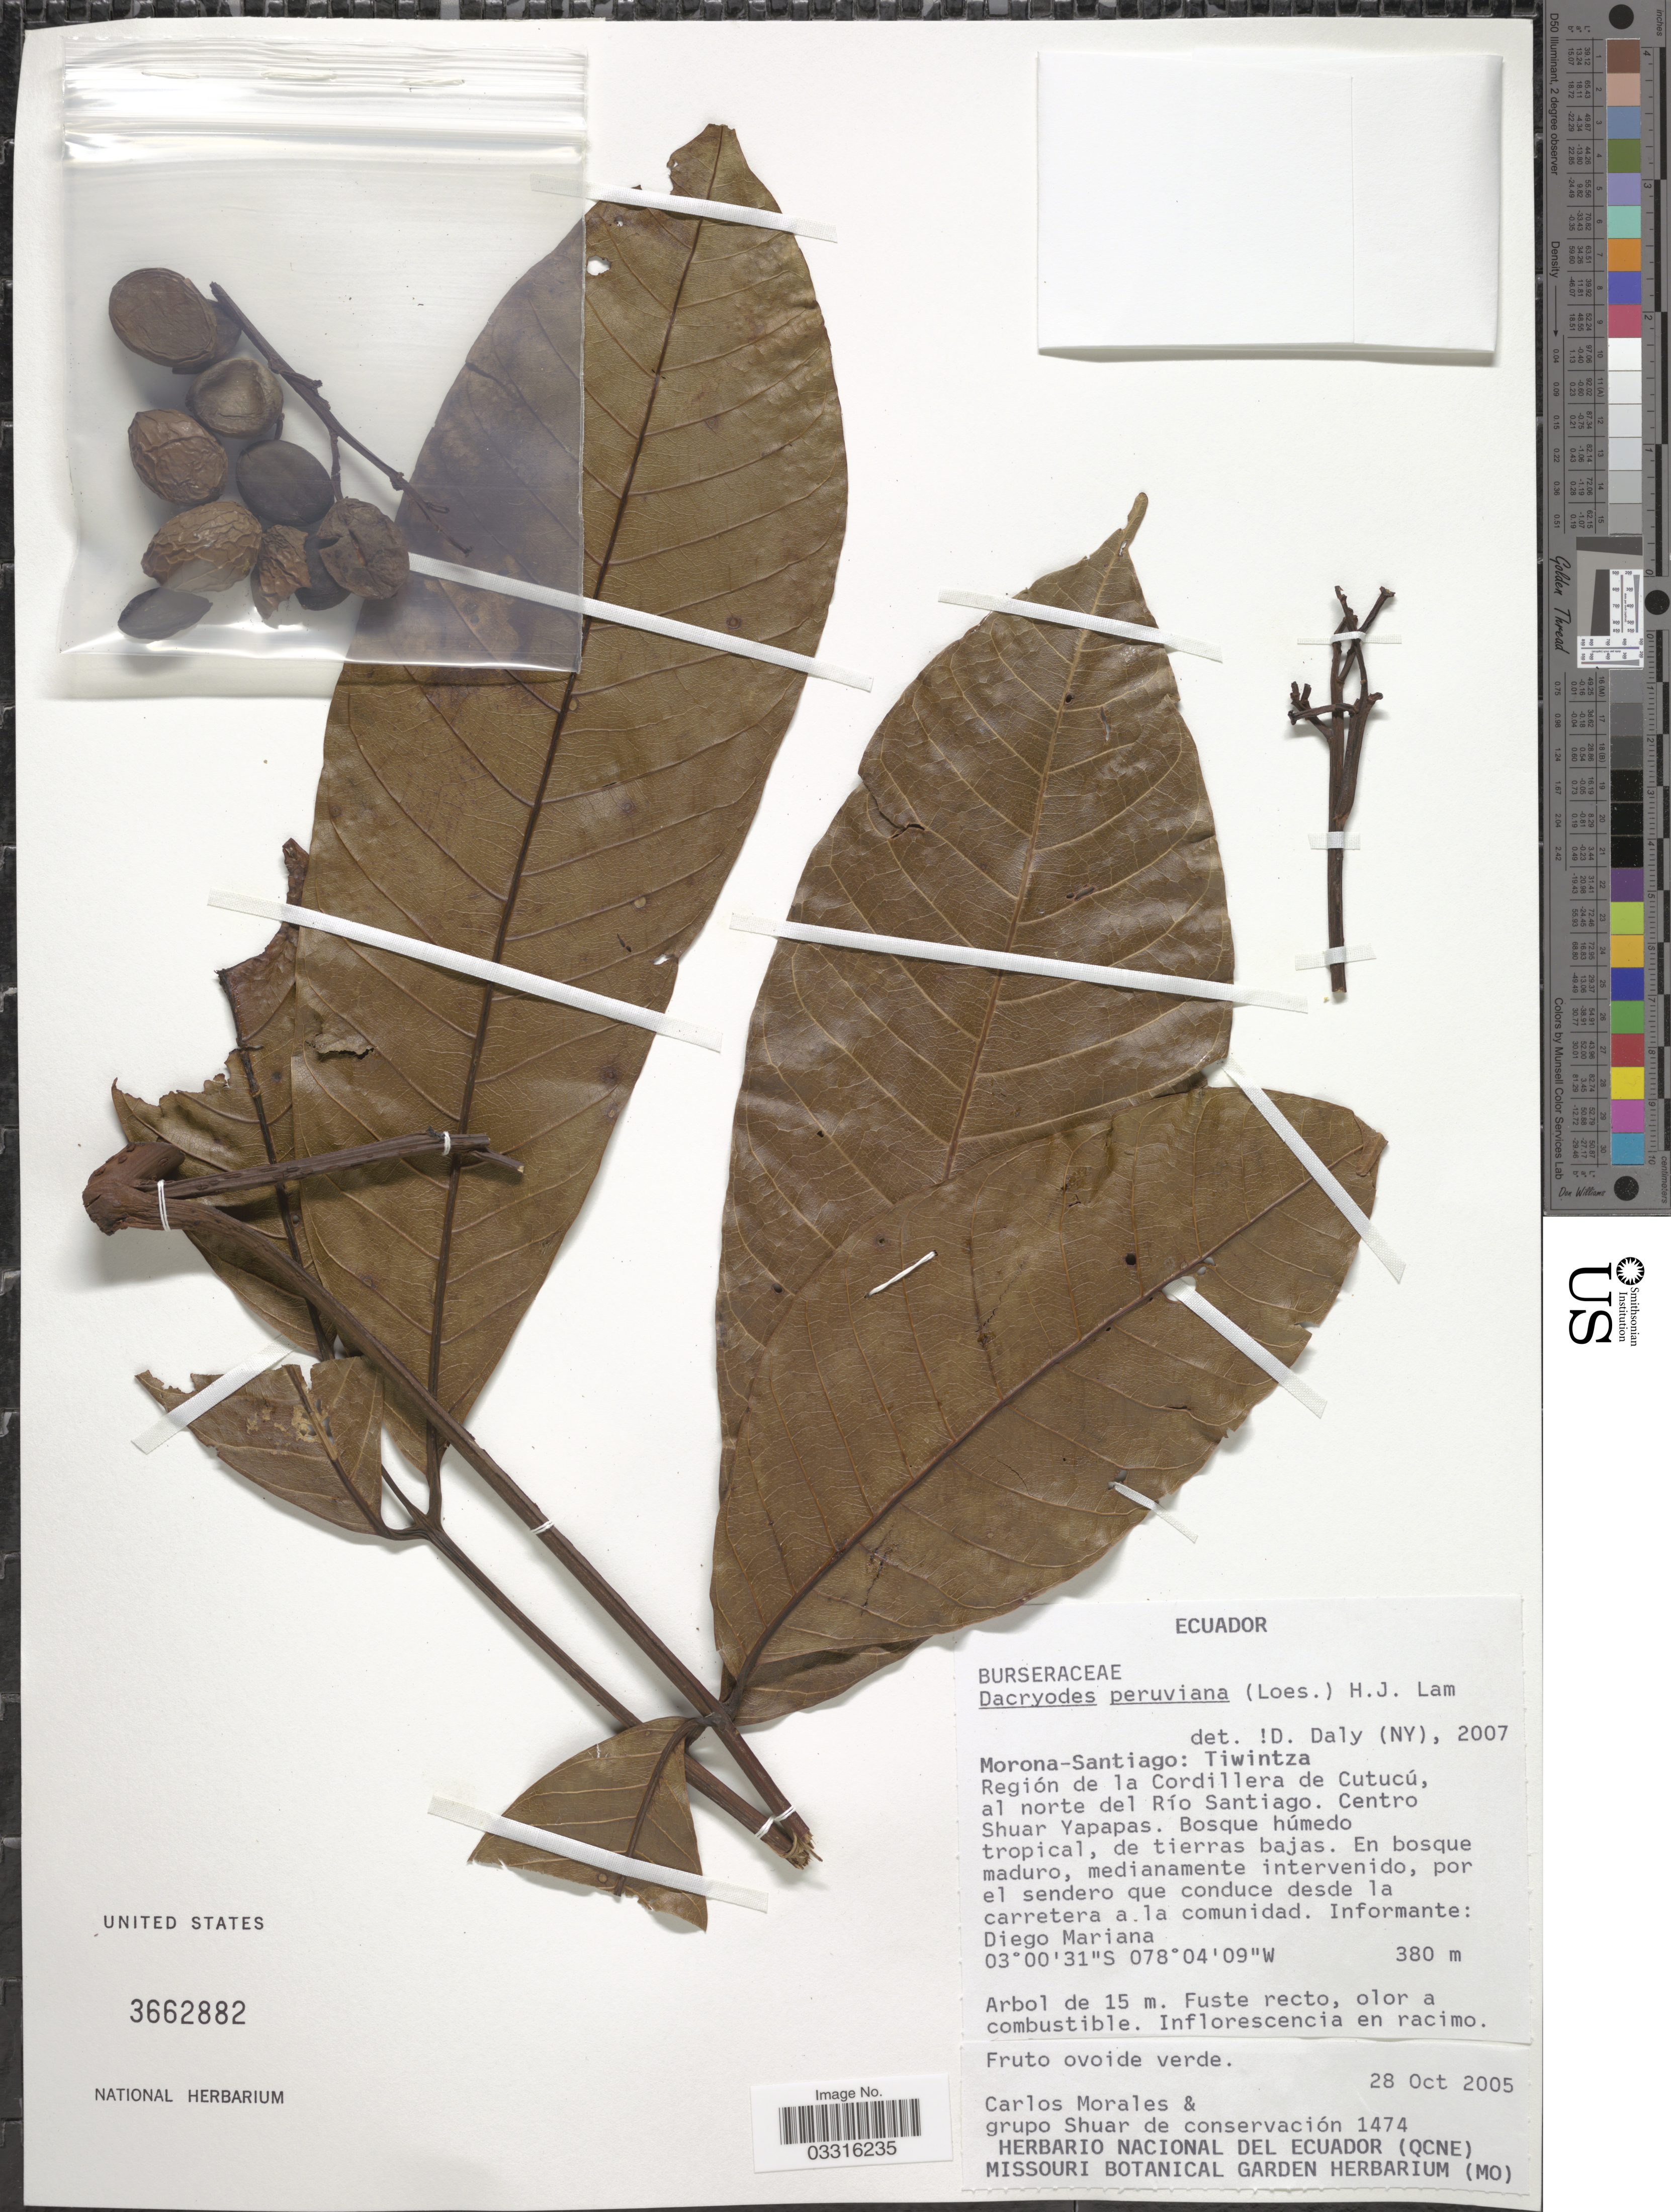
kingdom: Plantae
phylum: Tracheophyta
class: Magnoliopsida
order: Sapindales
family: Burseraceae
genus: Dacryodes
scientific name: Dacryodes peruviana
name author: (Loes.) H.J. Lam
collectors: C. Morales & Grupo Shuar de conservación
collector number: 1474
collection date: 2005-10-28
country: Ecuador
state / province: Morona-Santiago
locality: Tiwintza, Región de la Cordillera de Cutucú, al norte del Río Santiago. Centro Shuar Yapapas.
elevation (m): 380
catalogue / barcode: US 3662882